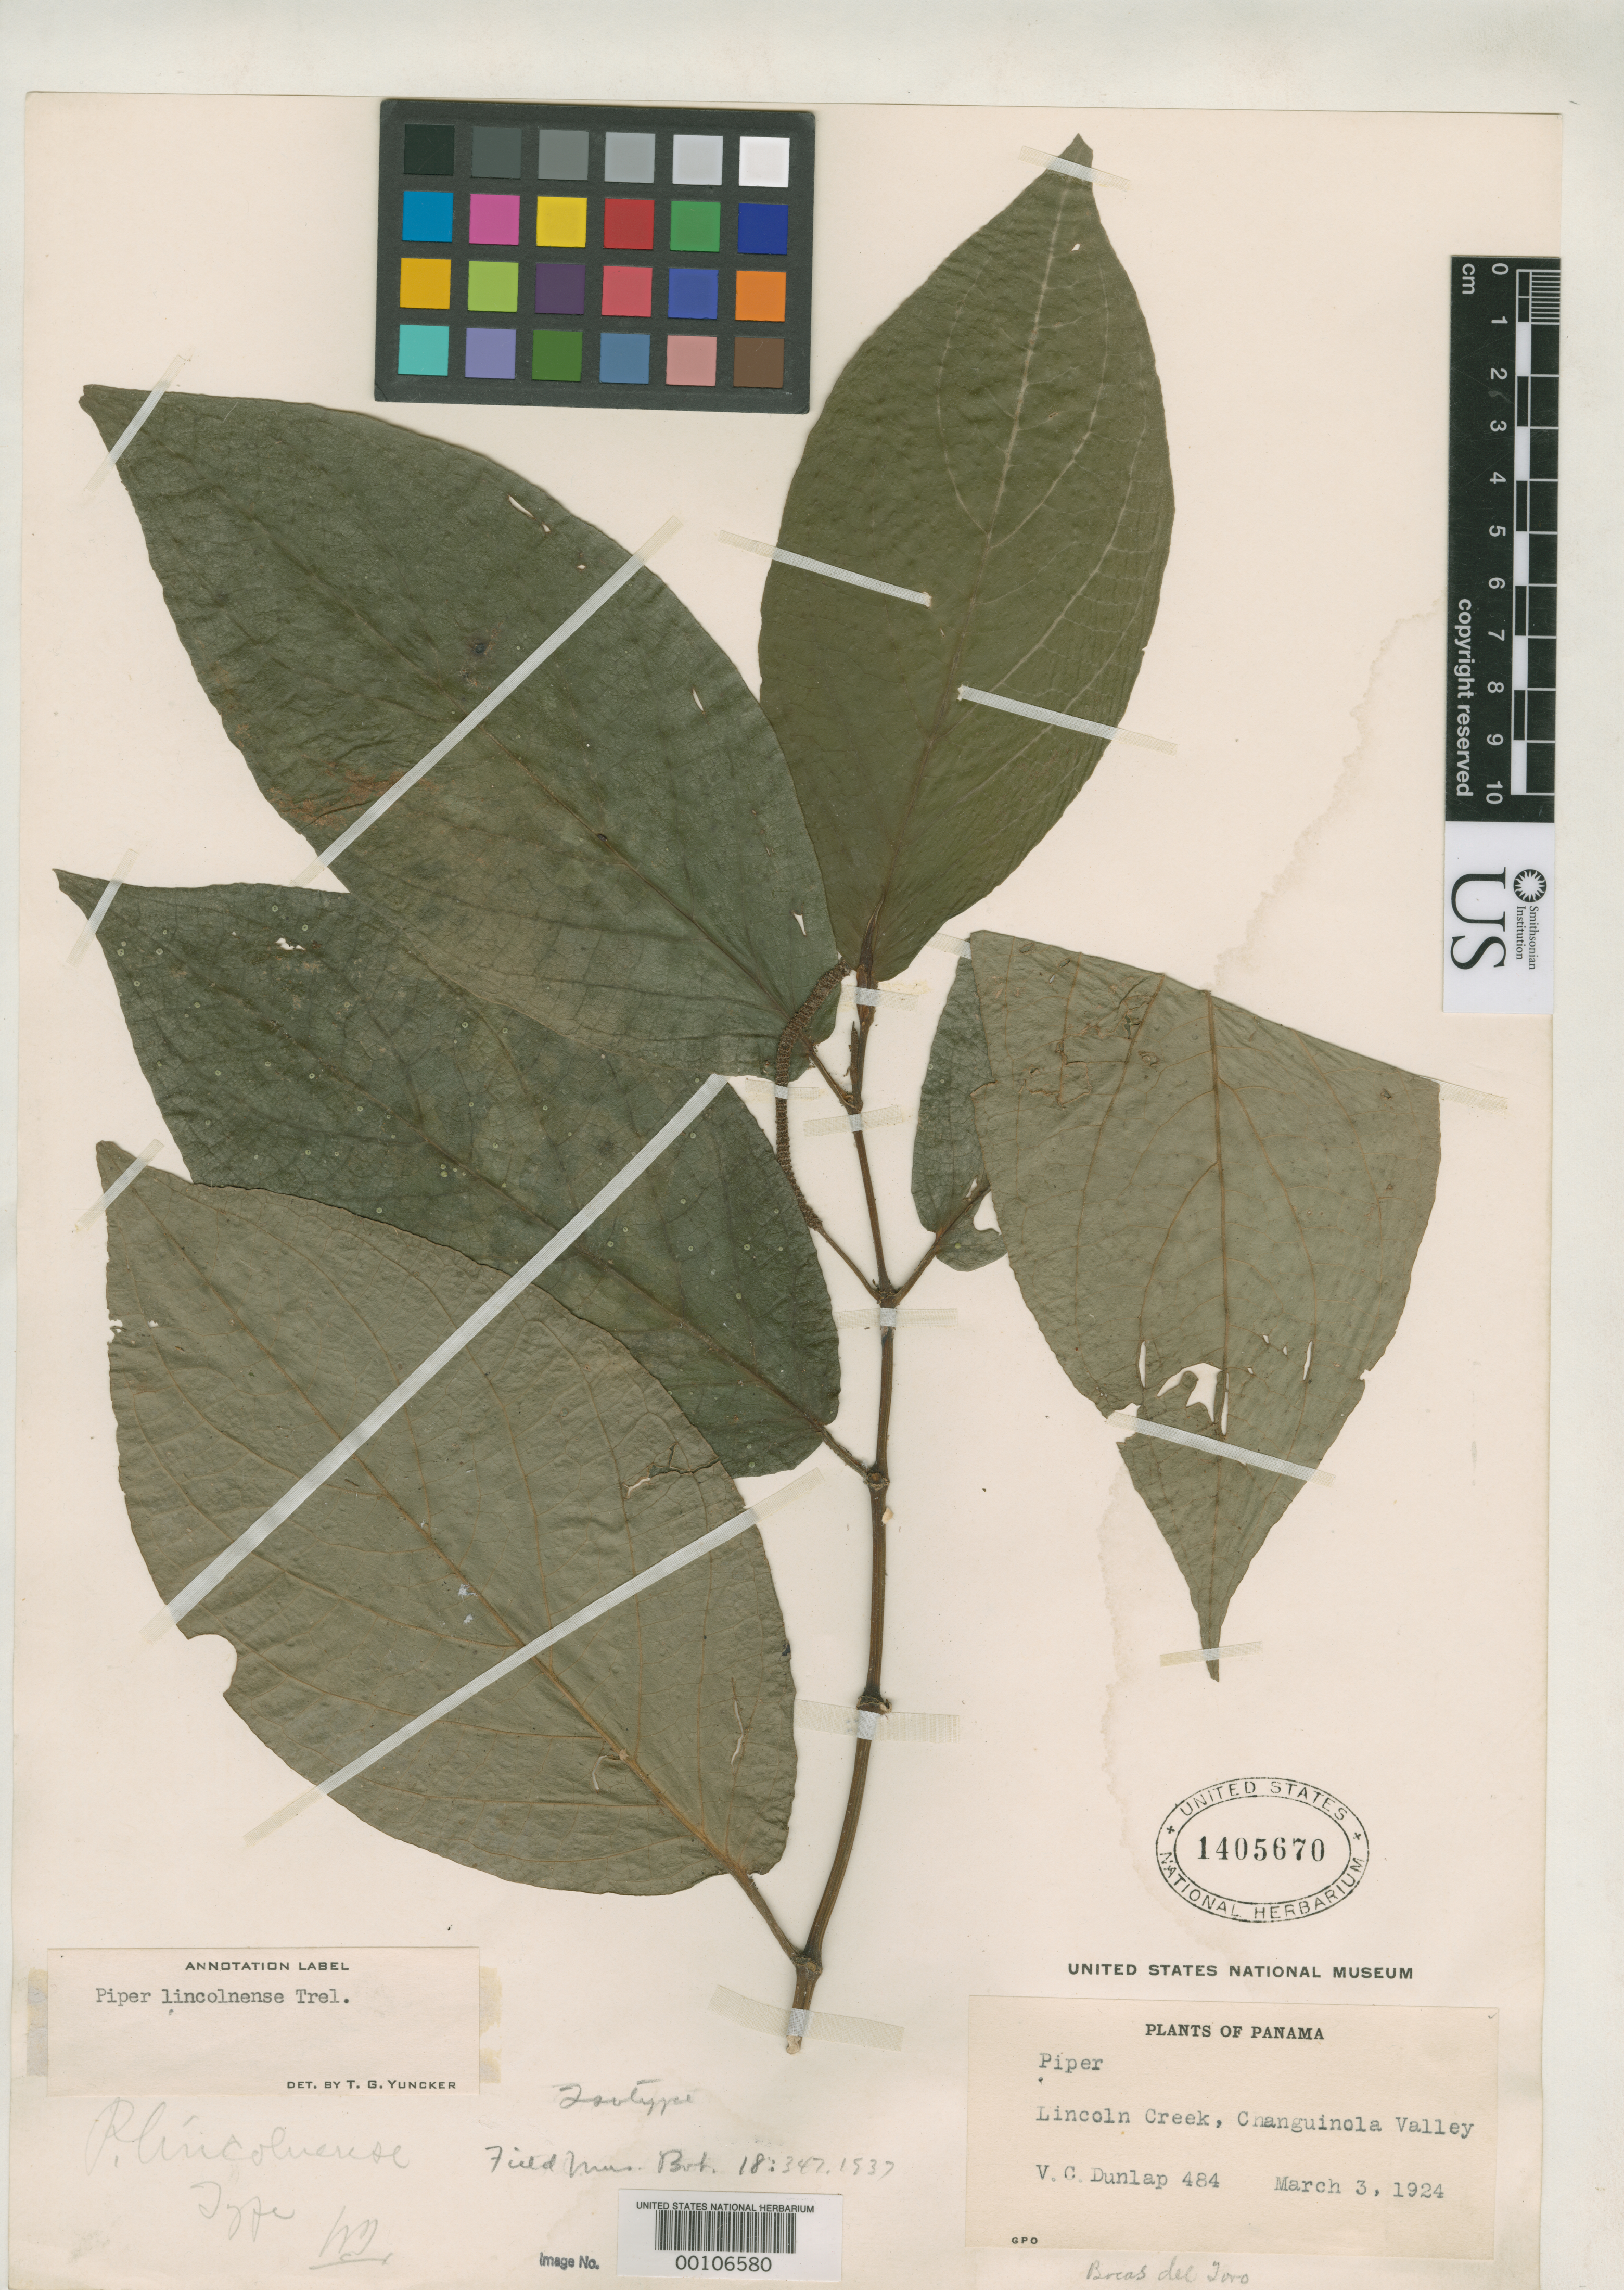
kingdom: Plantae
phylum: Tracheophyta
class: Magnoliopsida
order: Piperales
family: Piperaceae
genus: Piper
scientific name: Piper lincolnense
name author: Trel. in Standl.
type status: Isotype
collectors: V. C. Dunlap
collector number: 484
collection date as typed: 03 Mar 1924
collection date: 1924-03-03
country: Panama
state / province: Bocas del Toro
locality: Lincoln Creek, Changuinola Valley.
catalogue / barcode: US 1405670